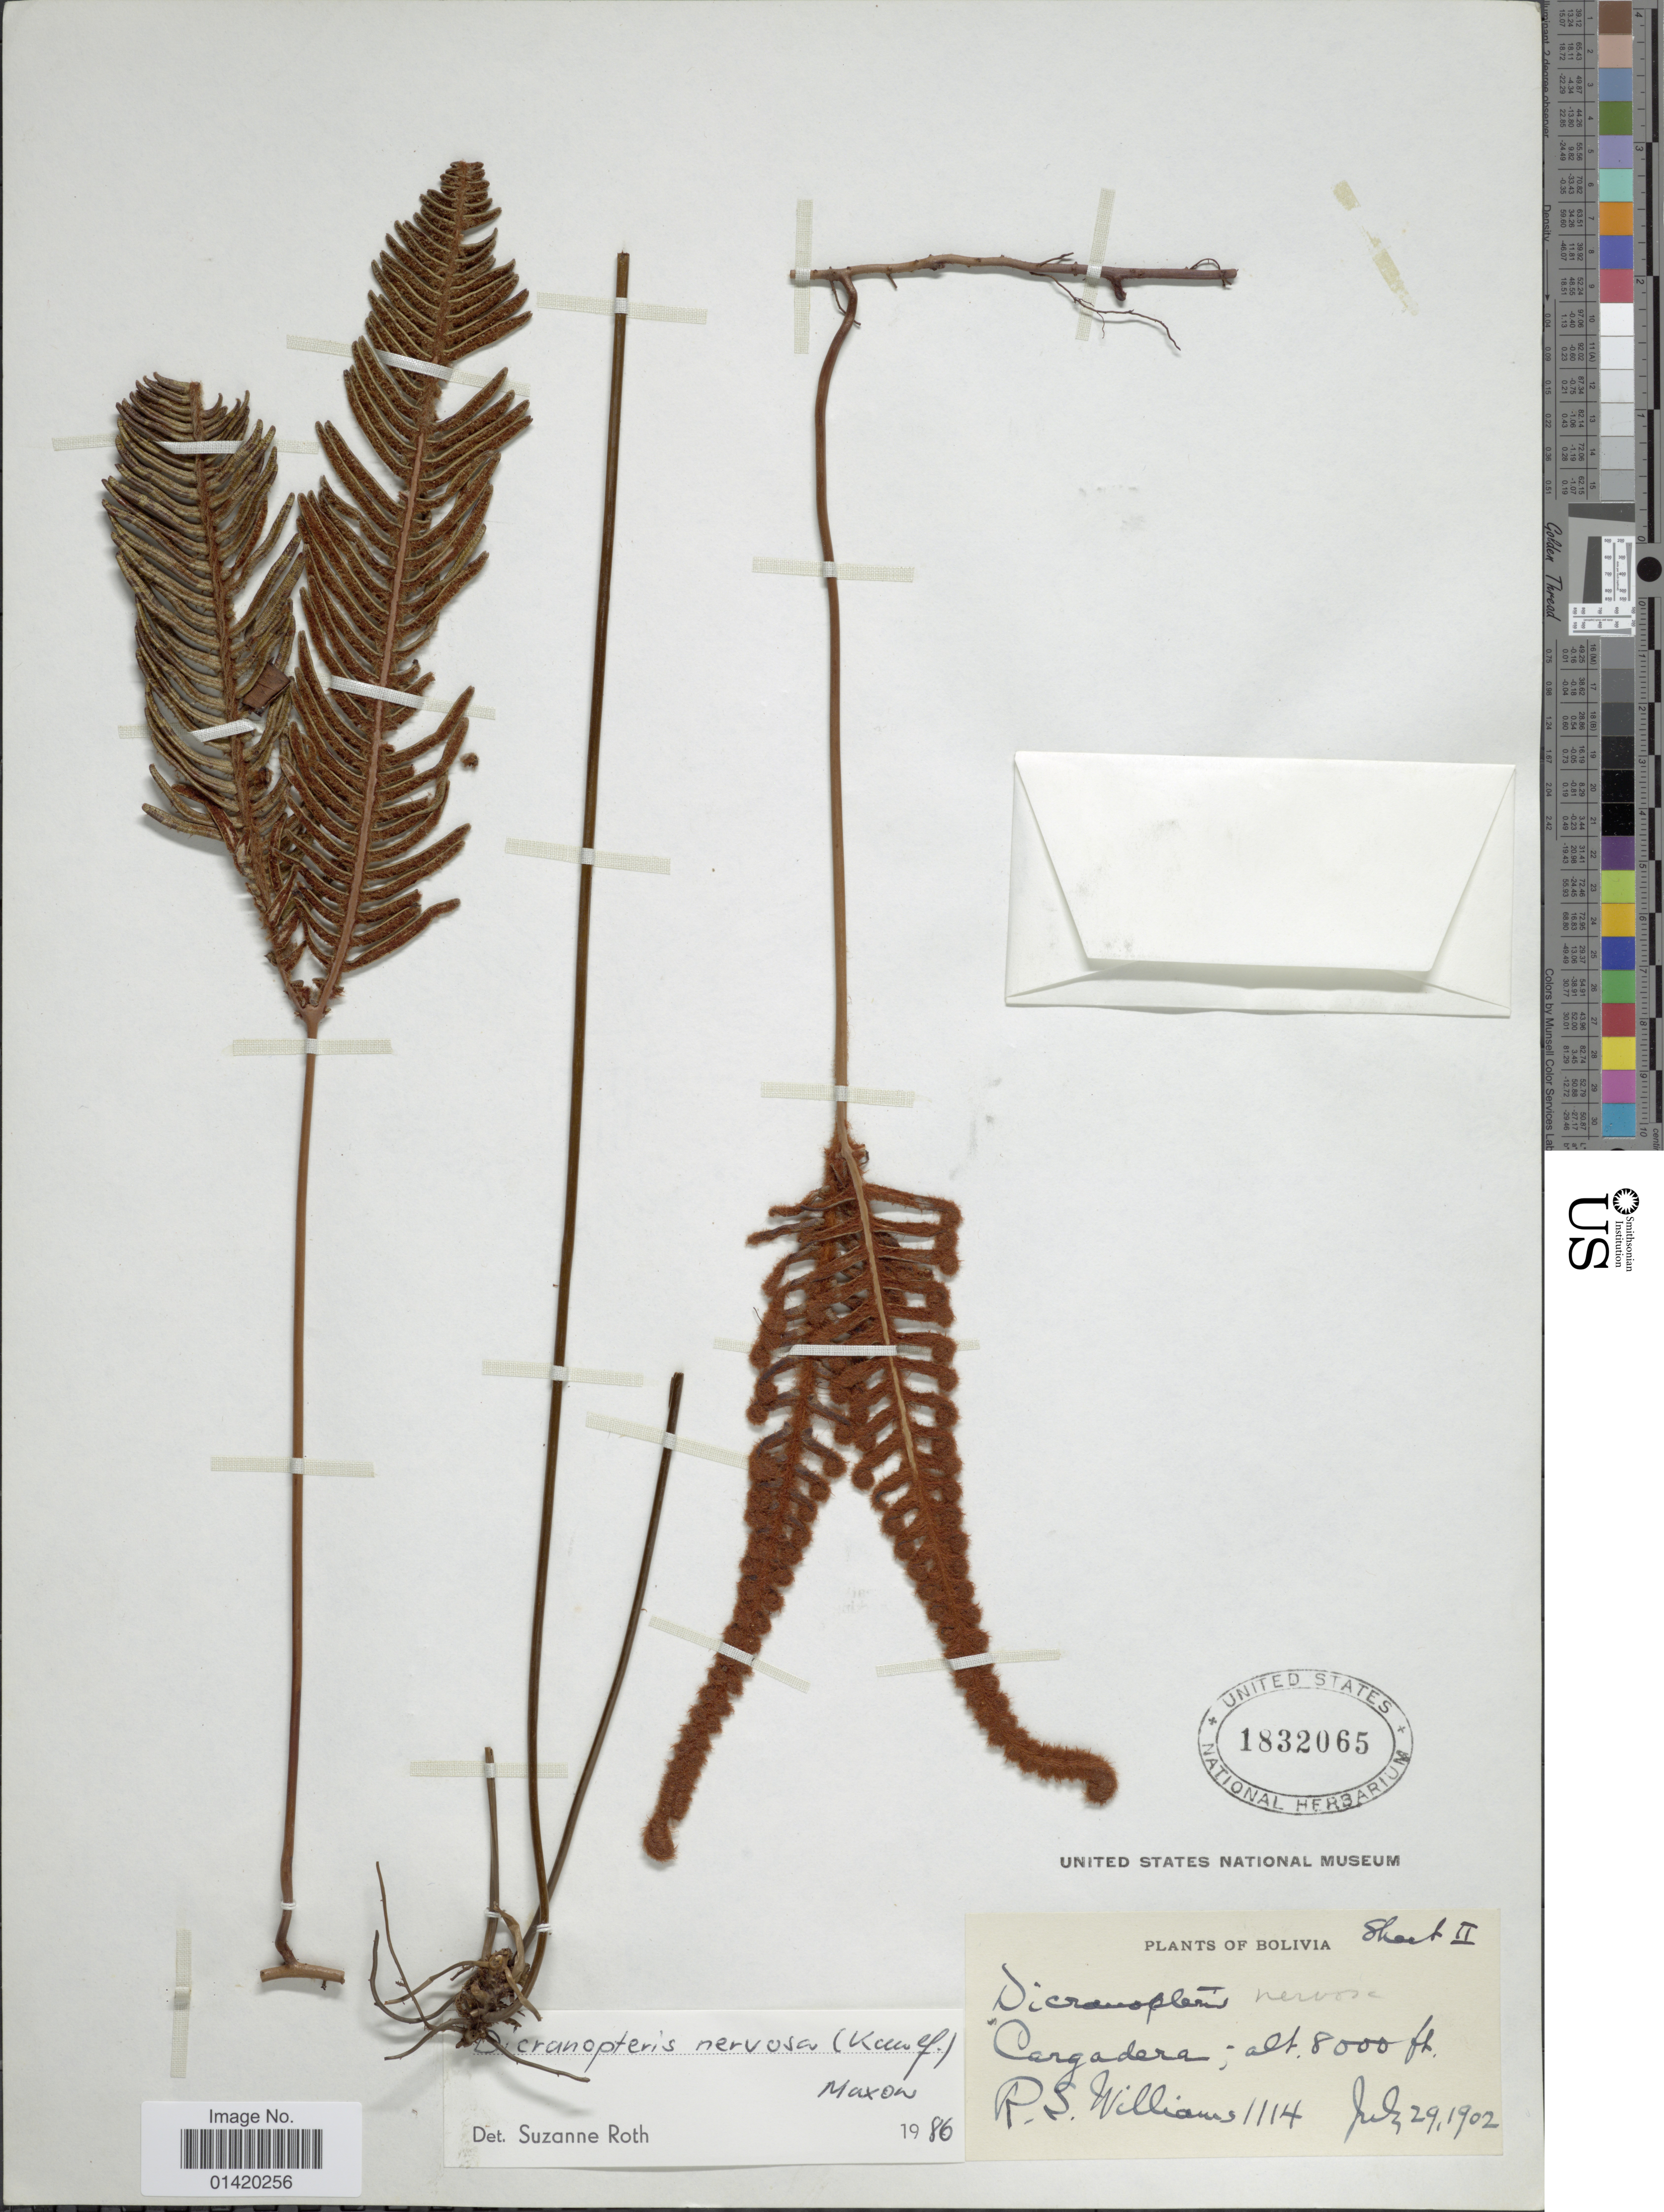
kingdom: Plantae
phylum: Tracheophyta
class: Polypodiopsida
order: Gleicheniales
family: Gleicheniaceae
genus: Dicranopteris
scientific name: Dicranopteris nervosa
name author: (Kaulf.) Maxon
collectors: R. S. Williams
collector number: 1114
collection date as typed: July 29, 1902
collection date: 1902-07-29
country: Bolivia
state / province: La Paz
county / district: Franz Tamayo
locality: Cargadira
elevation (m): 2438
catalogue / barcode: US 1832065